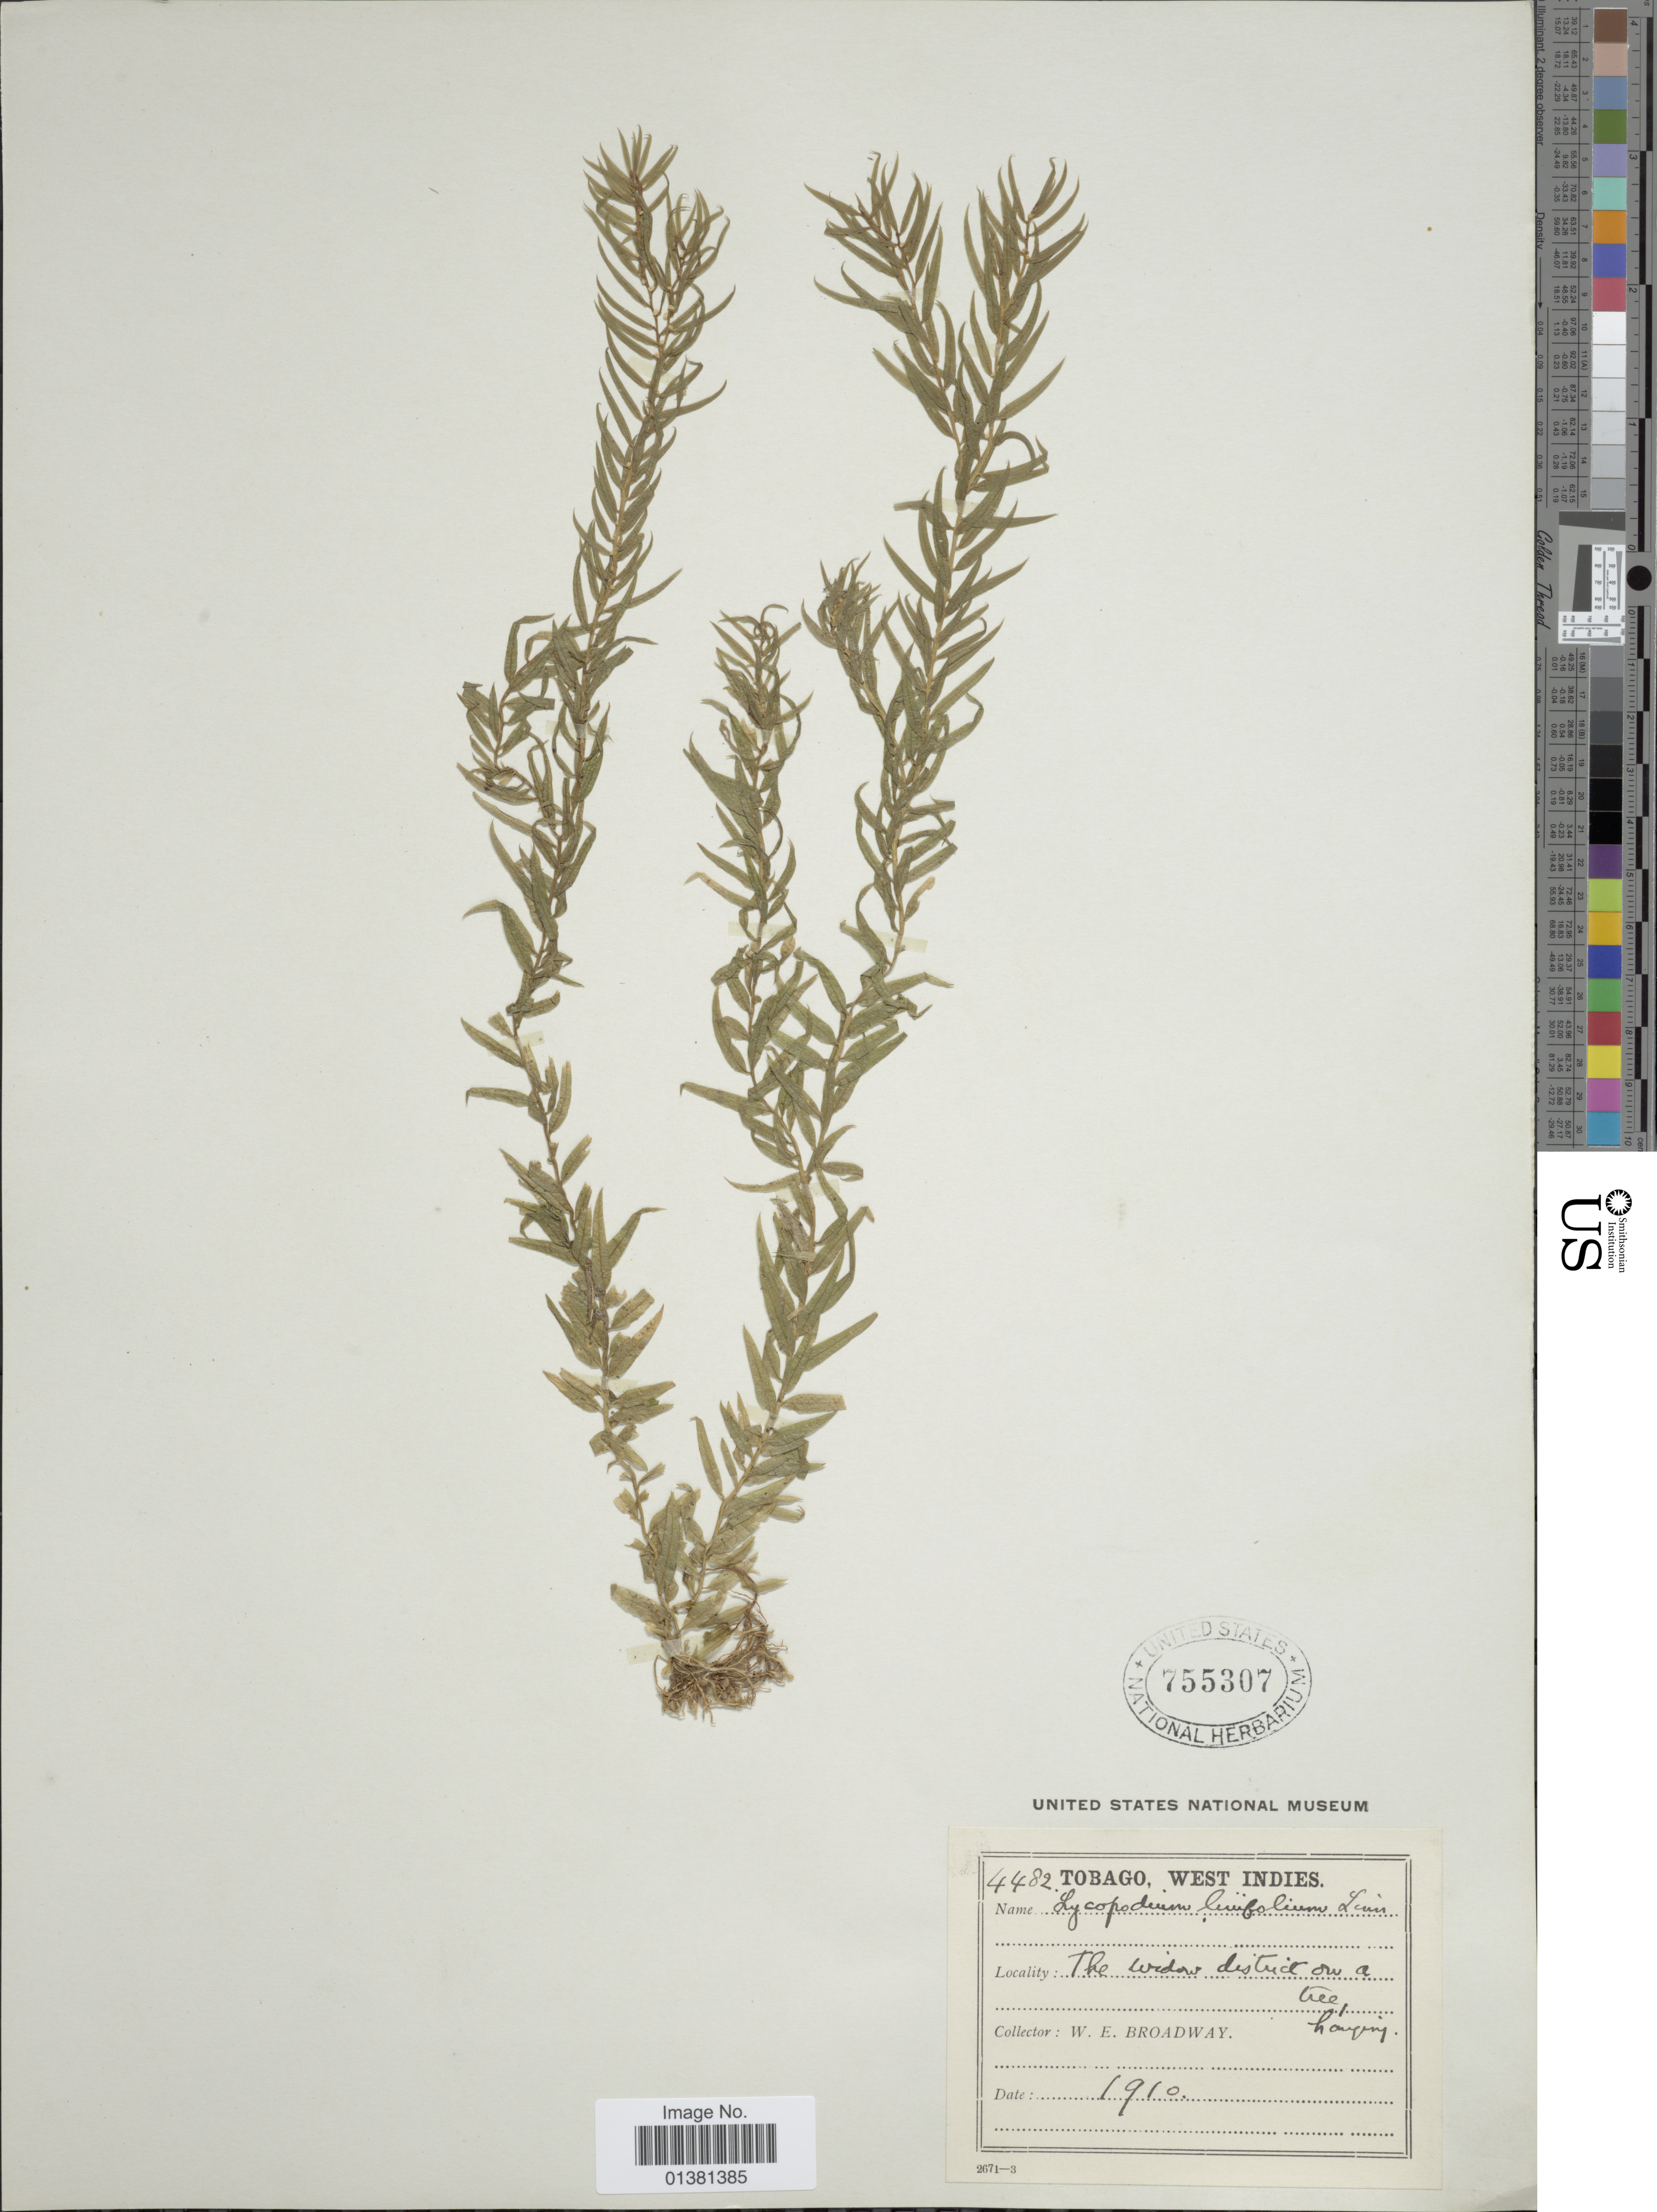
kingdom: Plantae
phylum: Tracheophyta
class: Lycopodiopsida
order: Lycopodiales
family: Lycopodiaceae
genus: Phlegmariurus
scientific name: Phlegmariurus linifolius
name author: (L.) B. Øllg.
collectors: W. E. Broadway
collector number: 4482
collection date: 1910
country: Trinidad and Tobago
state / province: Tobago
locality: West Indies, The widow district on a tree.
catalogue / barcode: US 755307